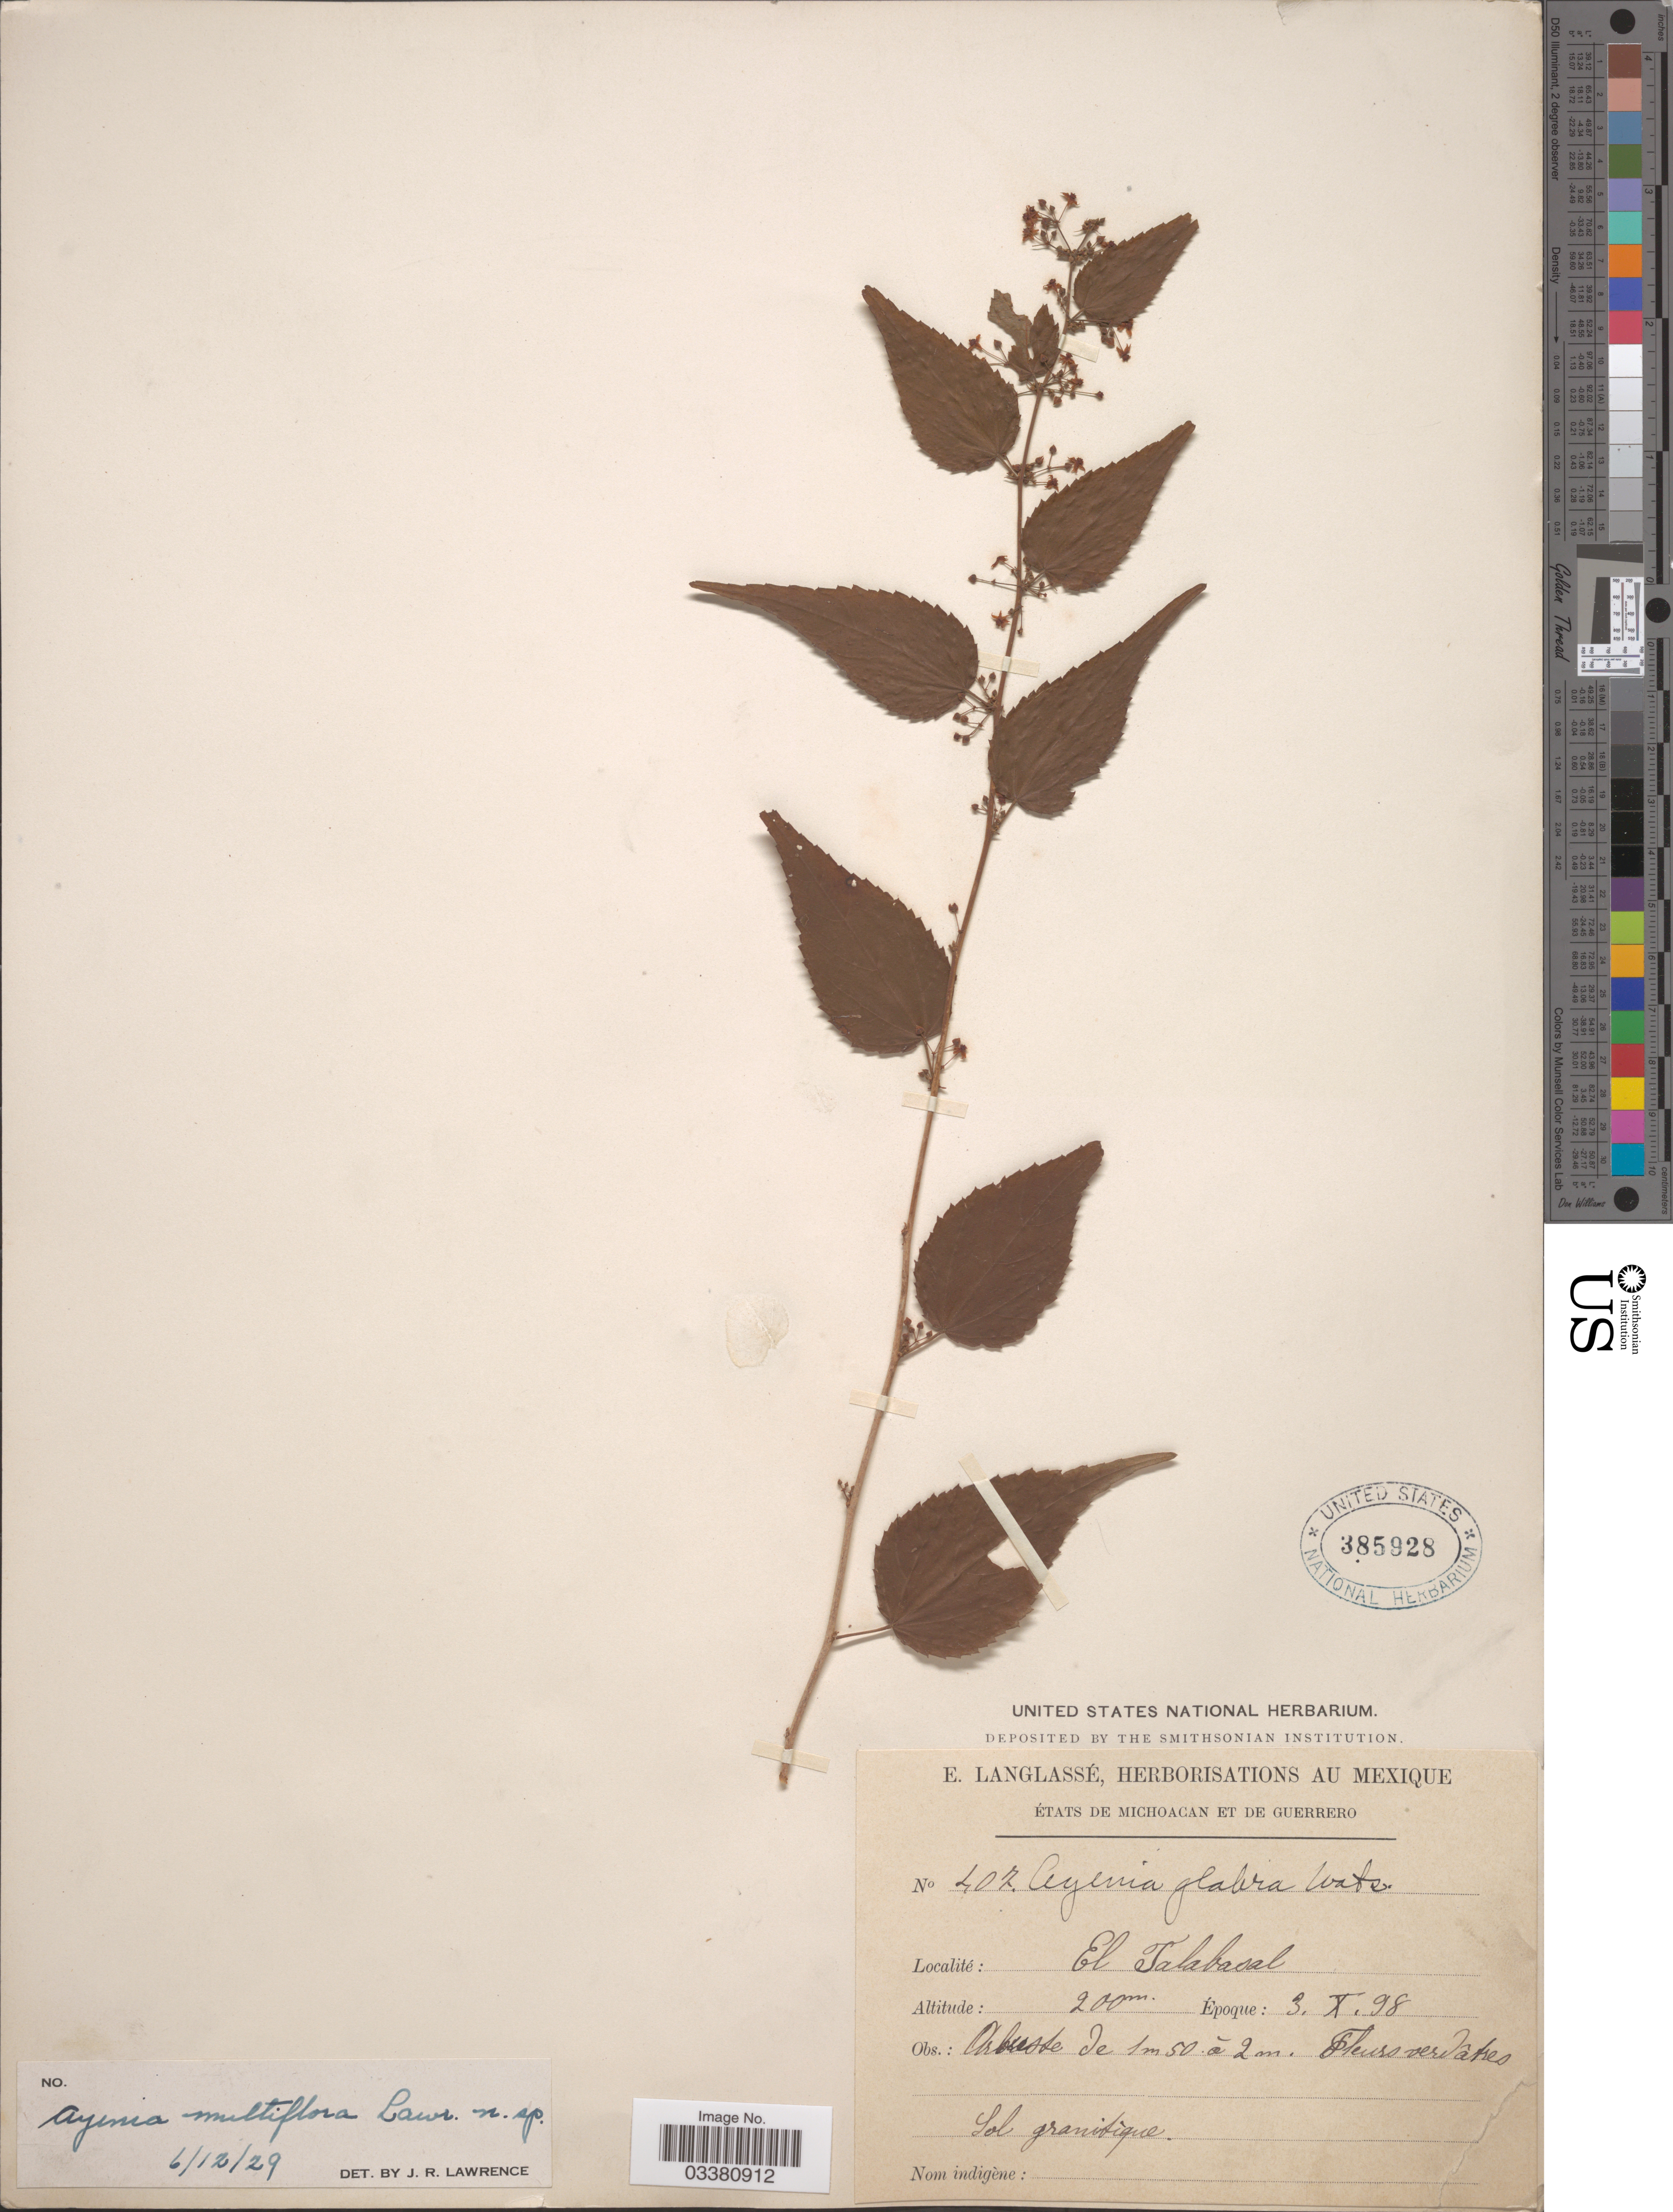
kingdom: Plantae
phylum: Tracheophyta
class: Magnoliopsida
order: Malvales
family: Malvaceae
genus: Ayenia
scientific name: Ayenia glabra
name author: S. Watson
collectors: E. Langlassé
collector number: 407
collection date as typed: Transcribed d/m/y: 3/10/98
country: Mexico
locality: États de Michoacan et de Guerrero. El Talabasal.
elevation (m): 200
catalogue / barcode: US 385928